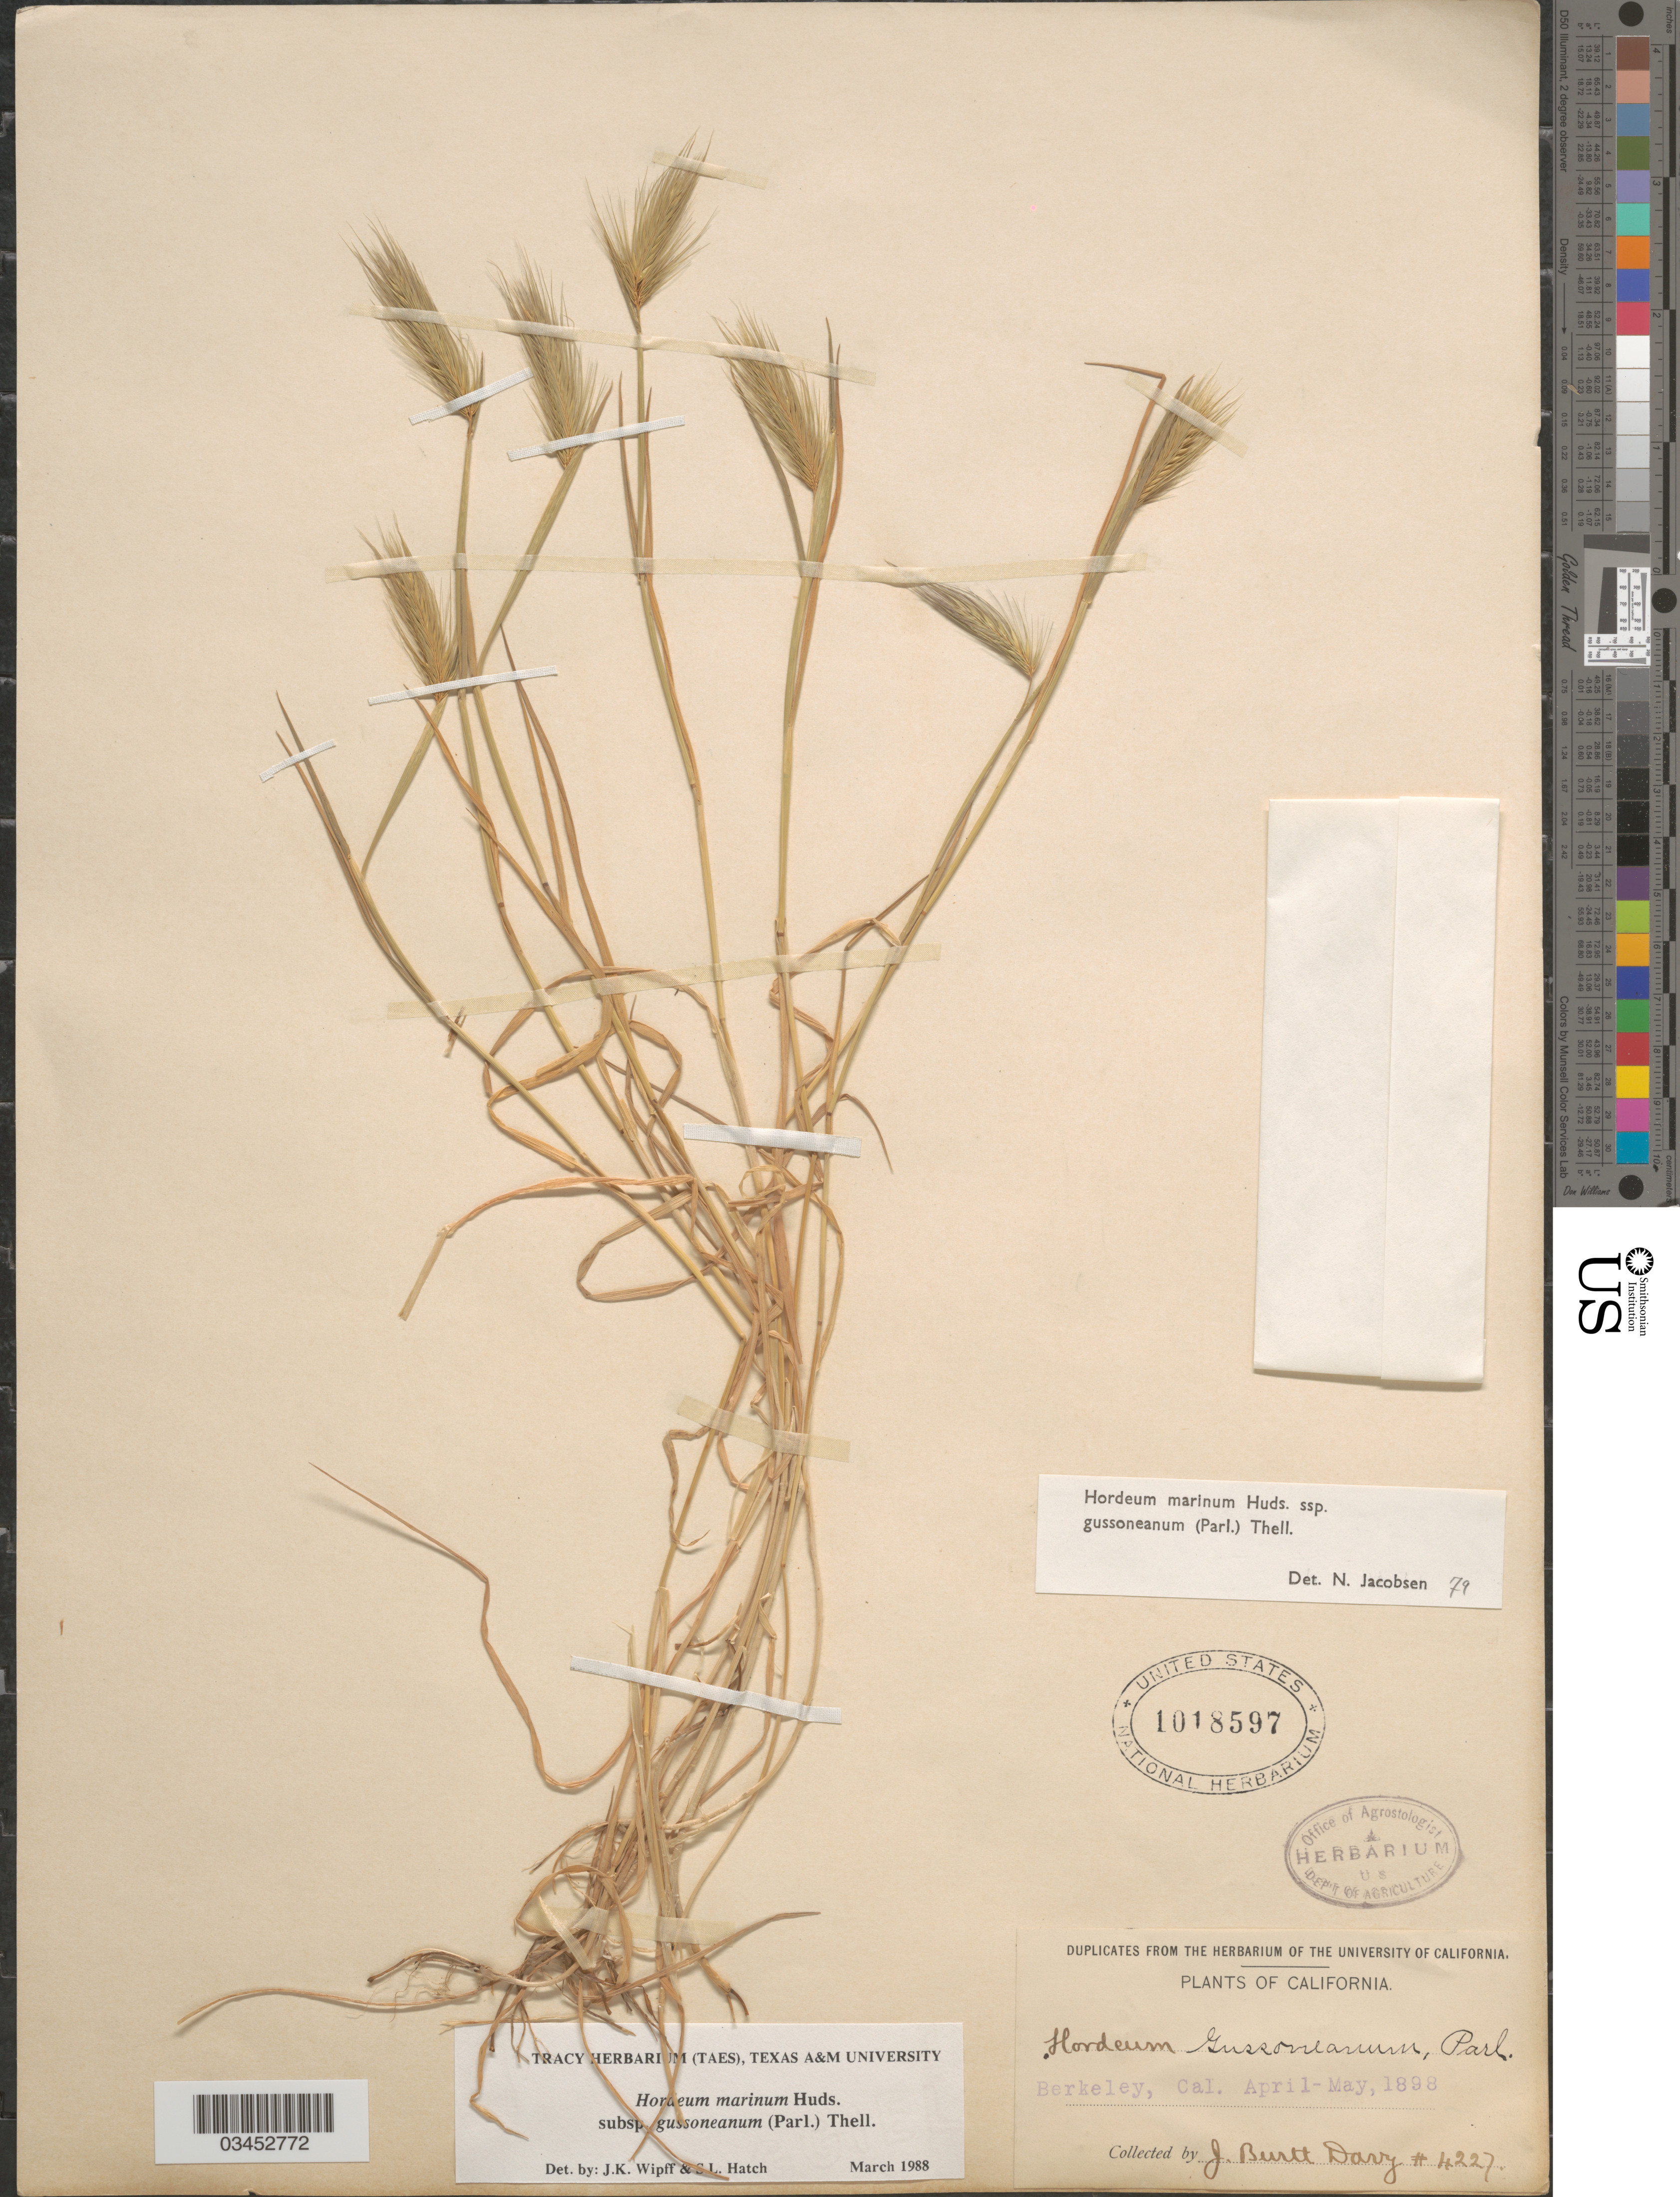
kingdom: Plantae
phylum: Tracheophyta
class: Liliopsida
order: Poales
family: Poaceae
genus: Hordeum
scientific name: Hordeum marinum subsp. gussoneanum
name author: (Parl.) Thell.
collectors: J. Burtt Davy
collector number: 4227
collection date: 1898-04/1898-05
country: United States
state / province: California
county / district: Alameda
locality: Berkeley.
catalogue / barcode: US 1018597